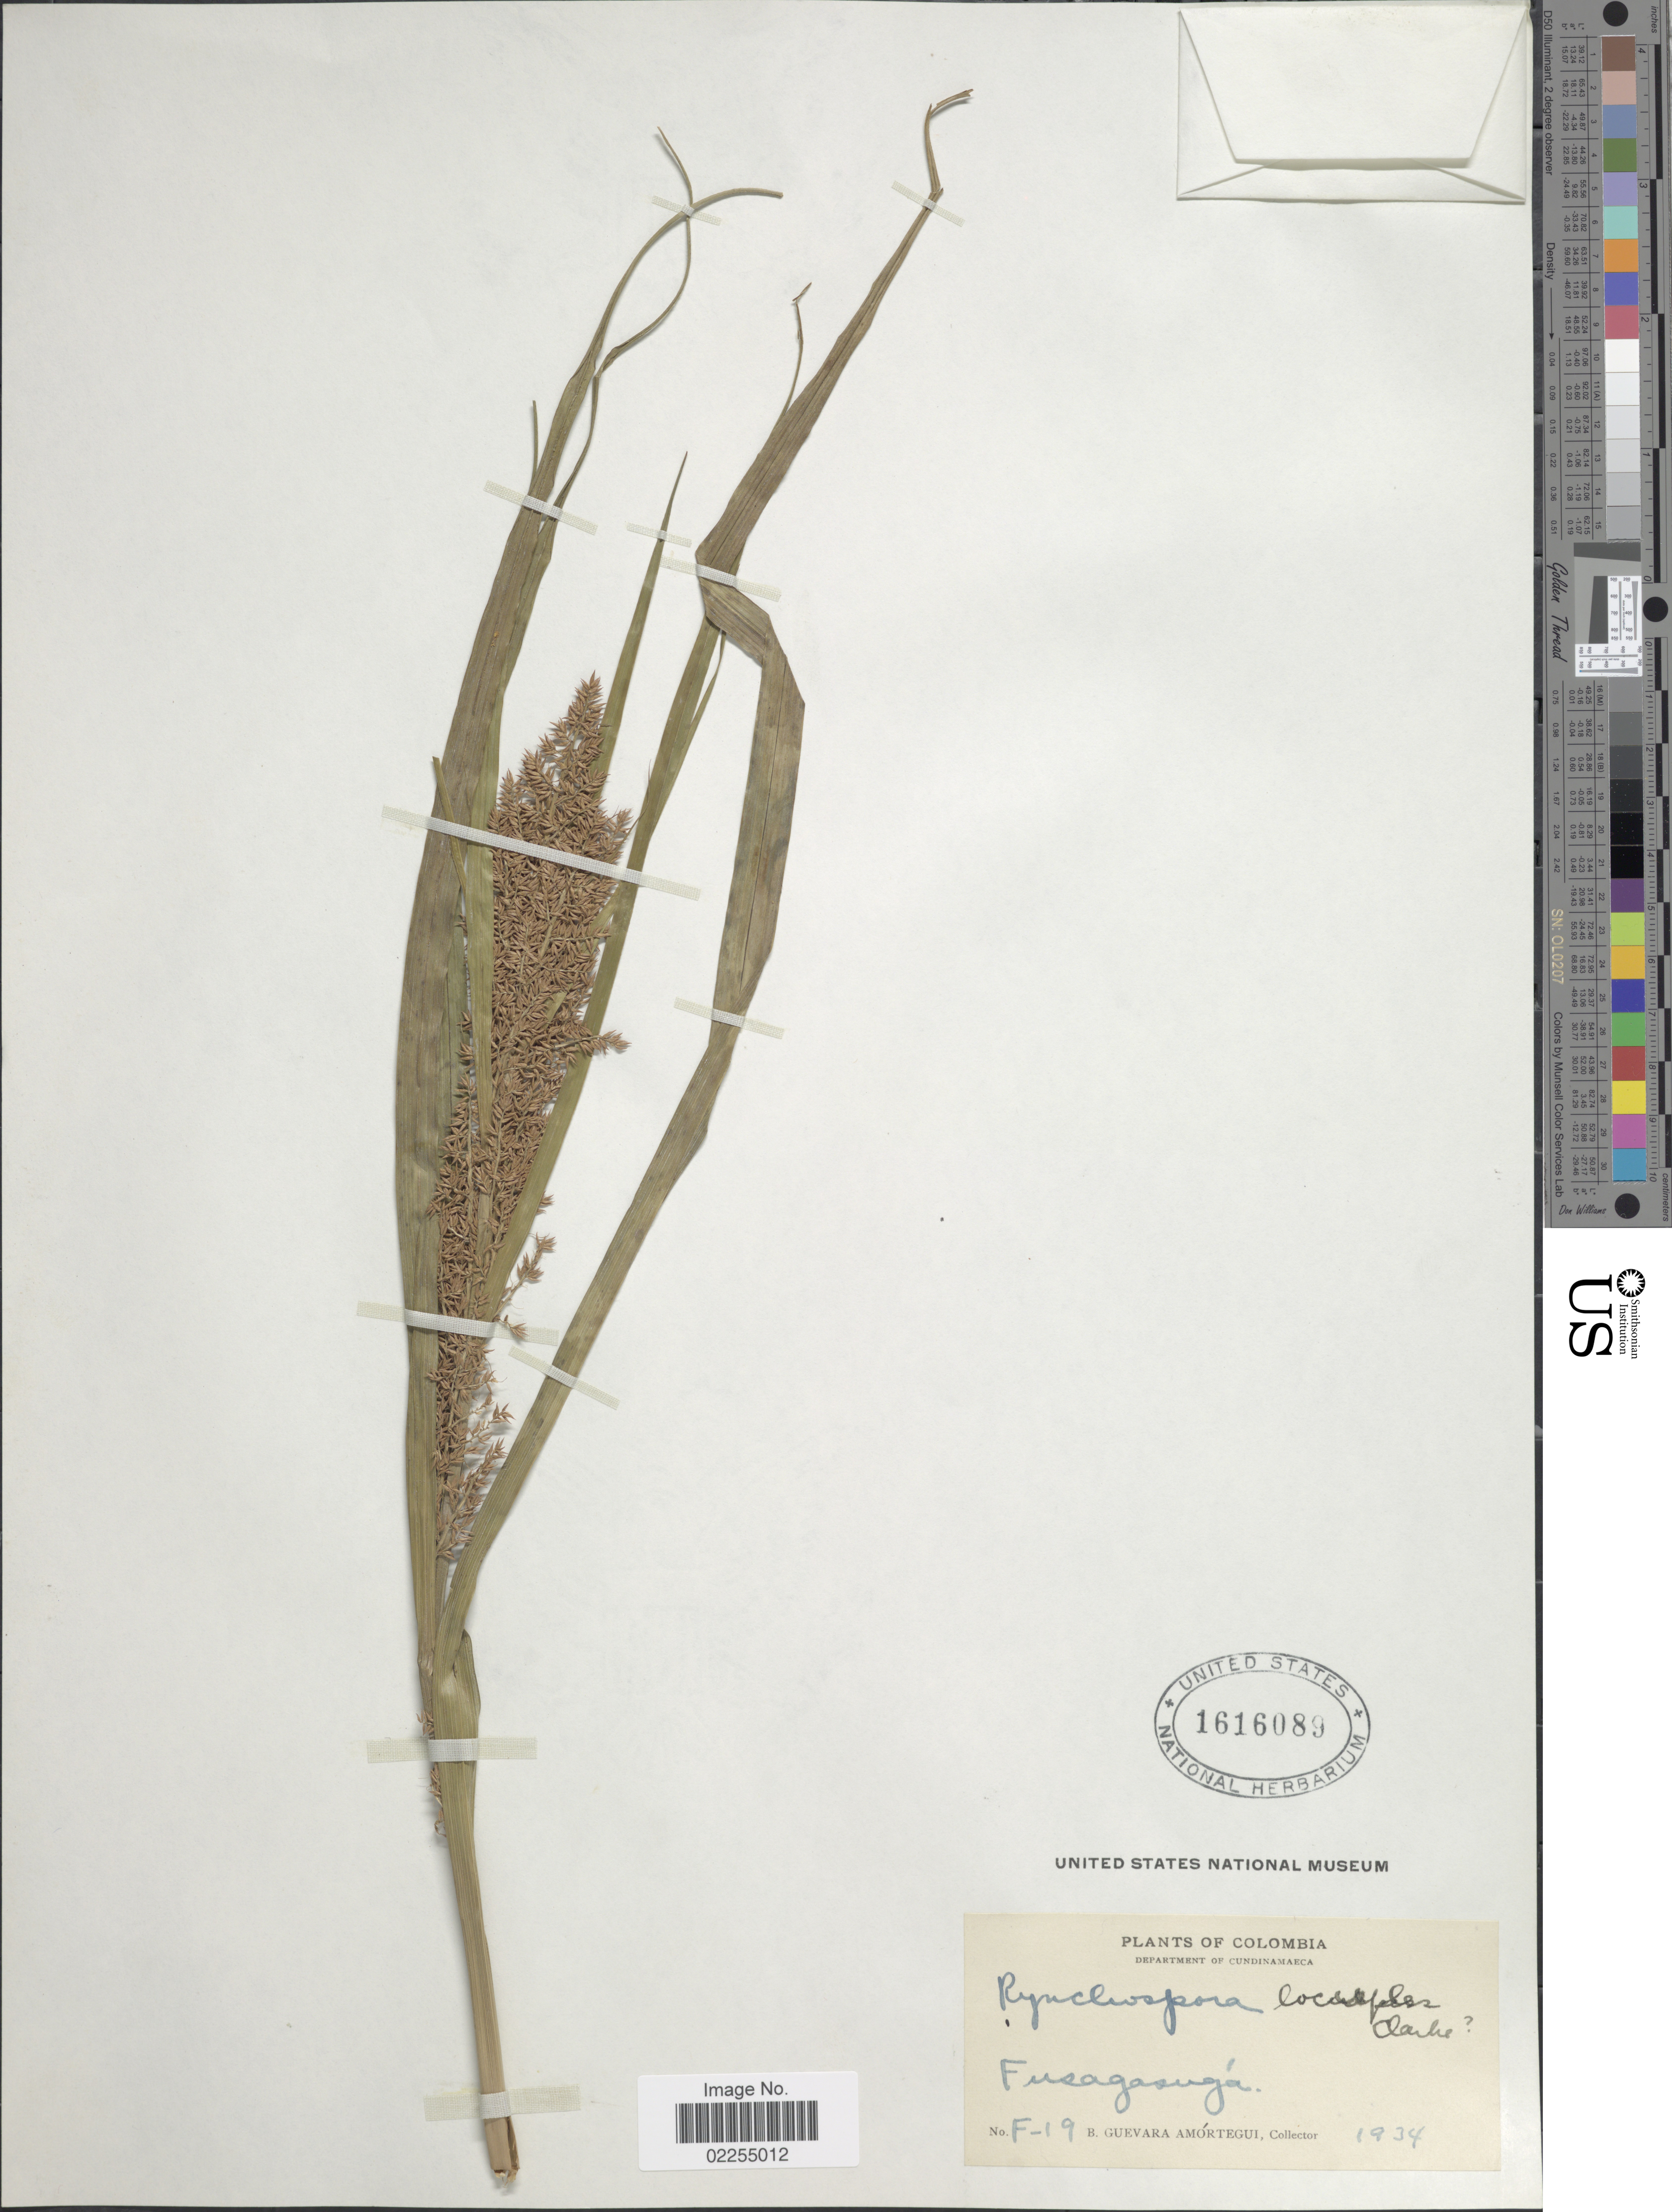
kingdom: Plantae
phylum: Tracheophyta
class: Liliopsida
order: Poales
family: Cyperaceae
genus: Rhynchospora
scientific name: Rhynchospora locuples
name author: C.B. Clarke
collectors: B. Guevara Amortegui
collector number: F-19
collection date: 1934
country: Colombia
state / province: Cundinamarca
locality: Fusagasuga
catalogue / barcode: US 1616089